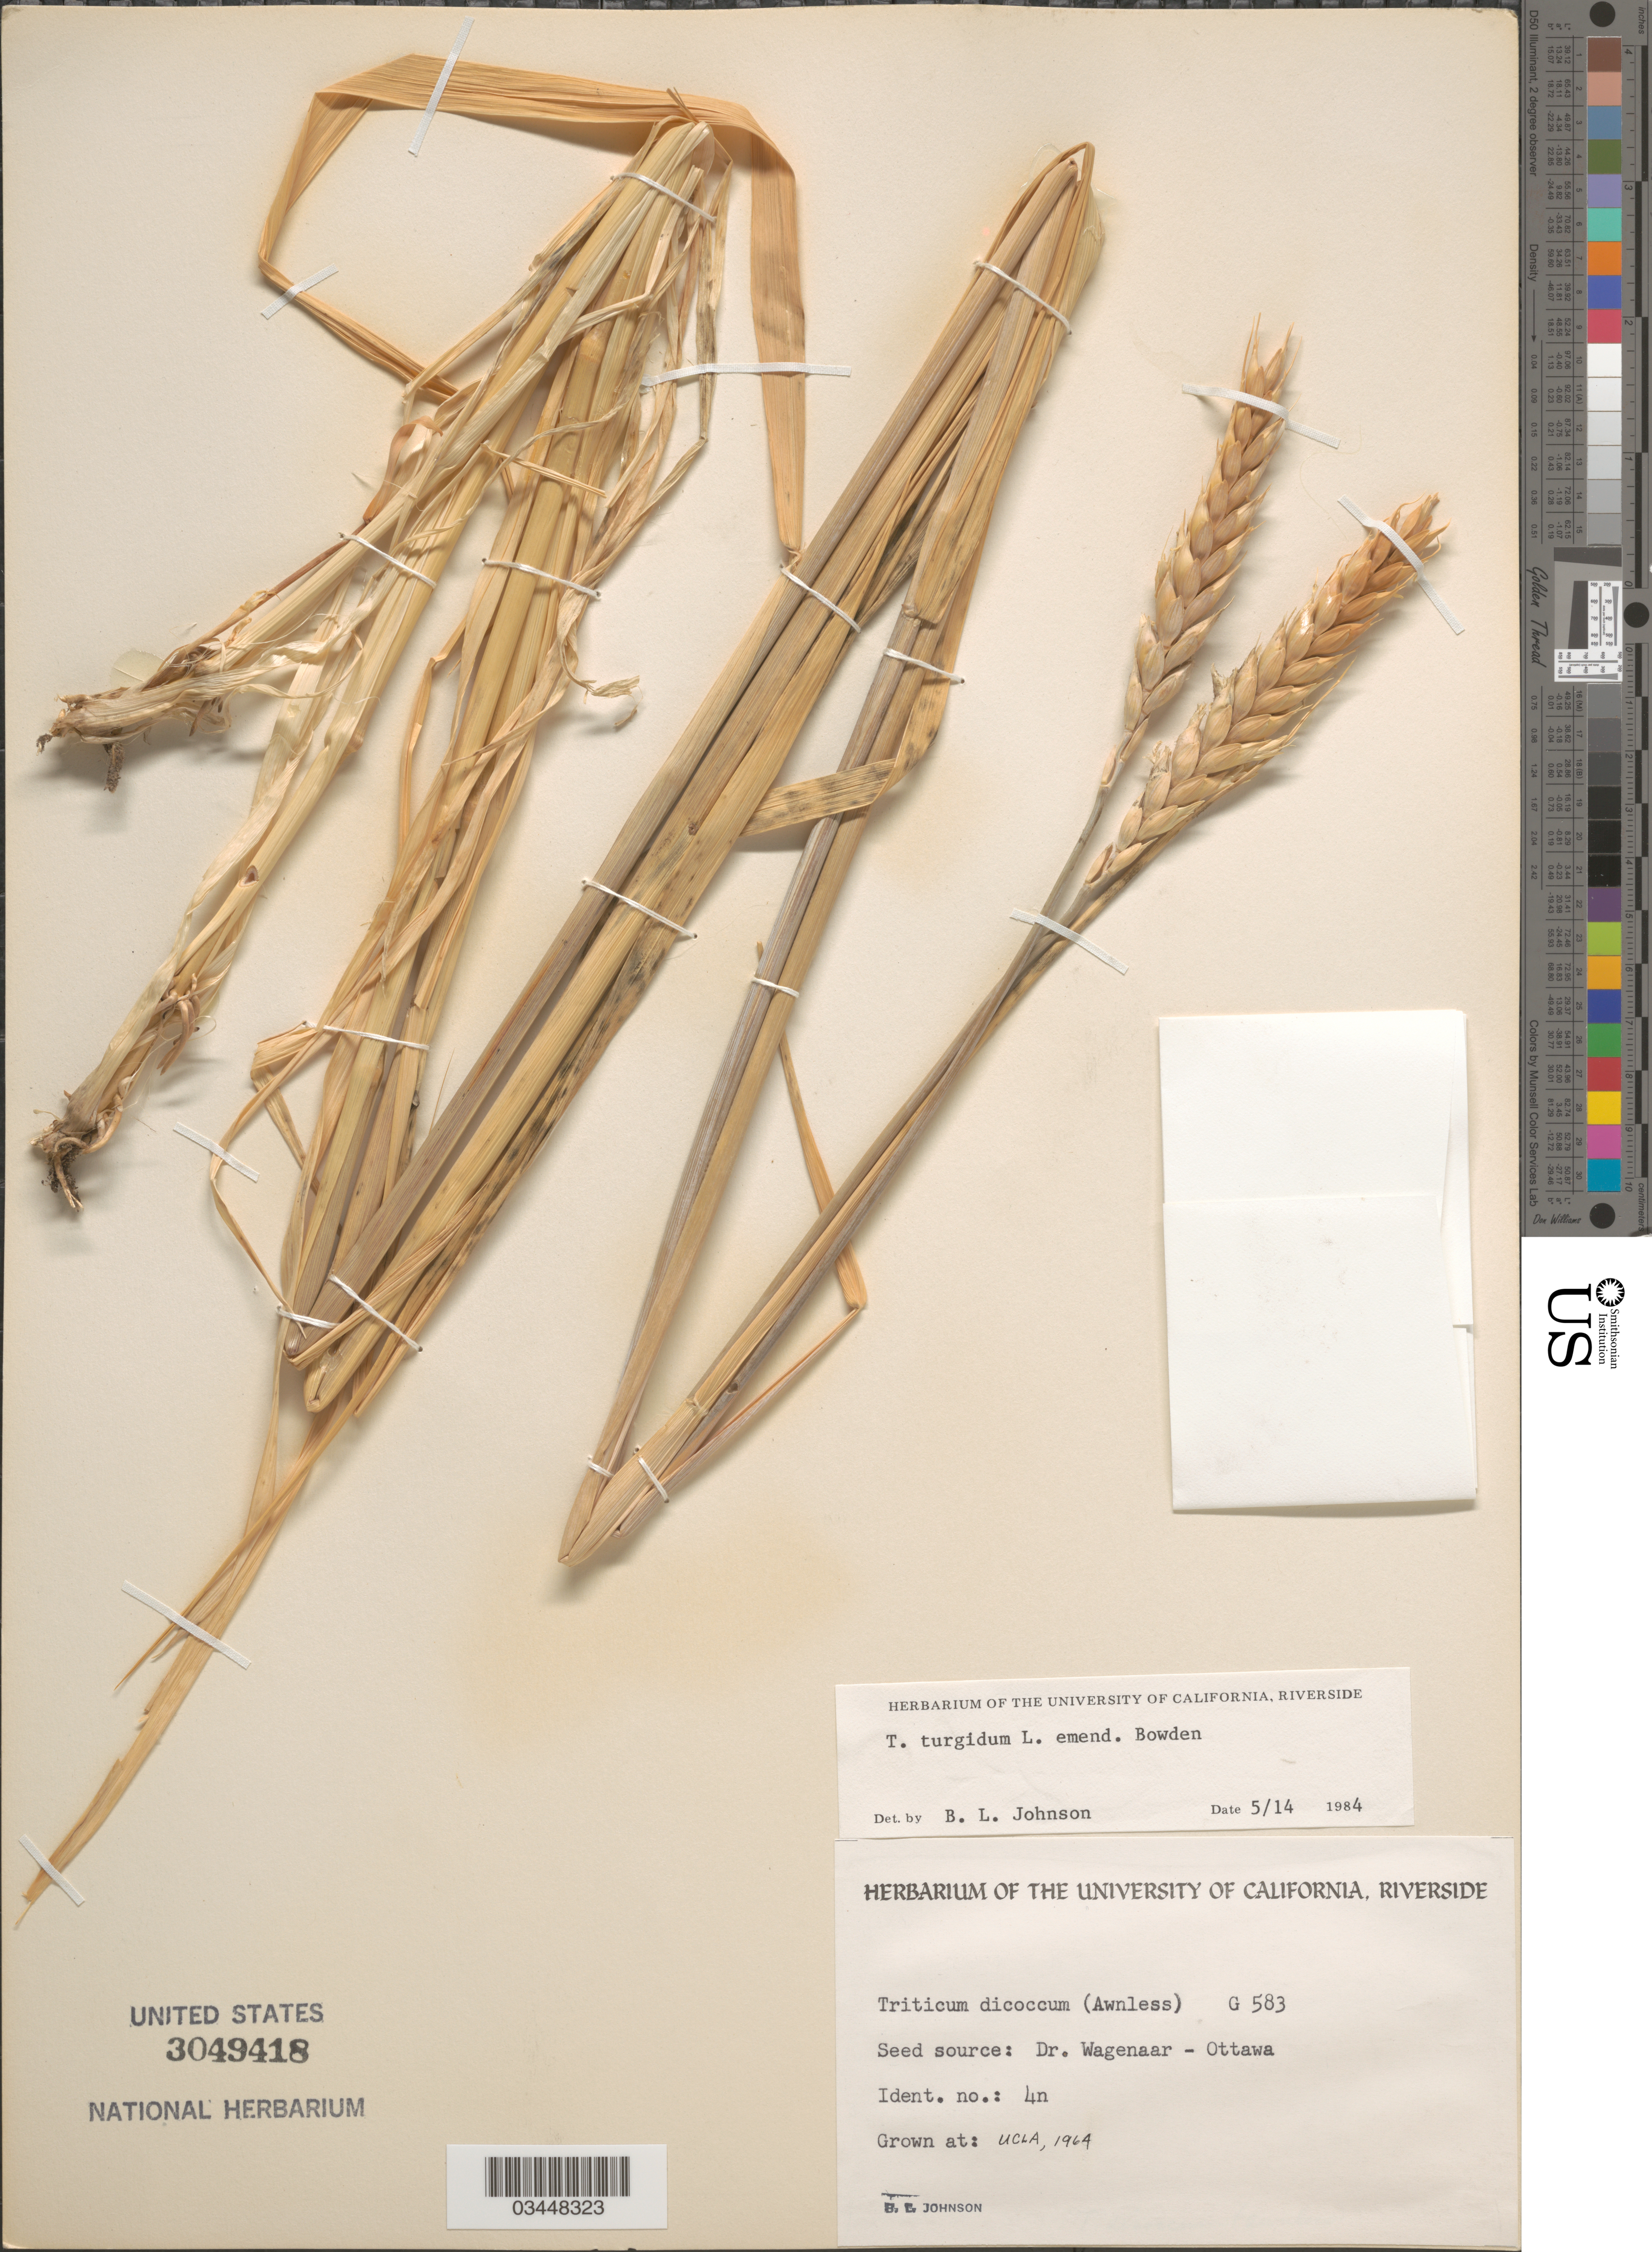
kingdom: Plantae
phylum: Tracheophyta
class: Liliopsida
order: Poales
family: Poaceae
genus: Triticum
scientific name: Triticum turgidum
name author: L.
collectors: B. Johnson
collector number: G583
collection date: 1964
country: United States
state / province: California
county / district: Los Angeles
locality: UCLA.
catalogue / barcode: US 3049418